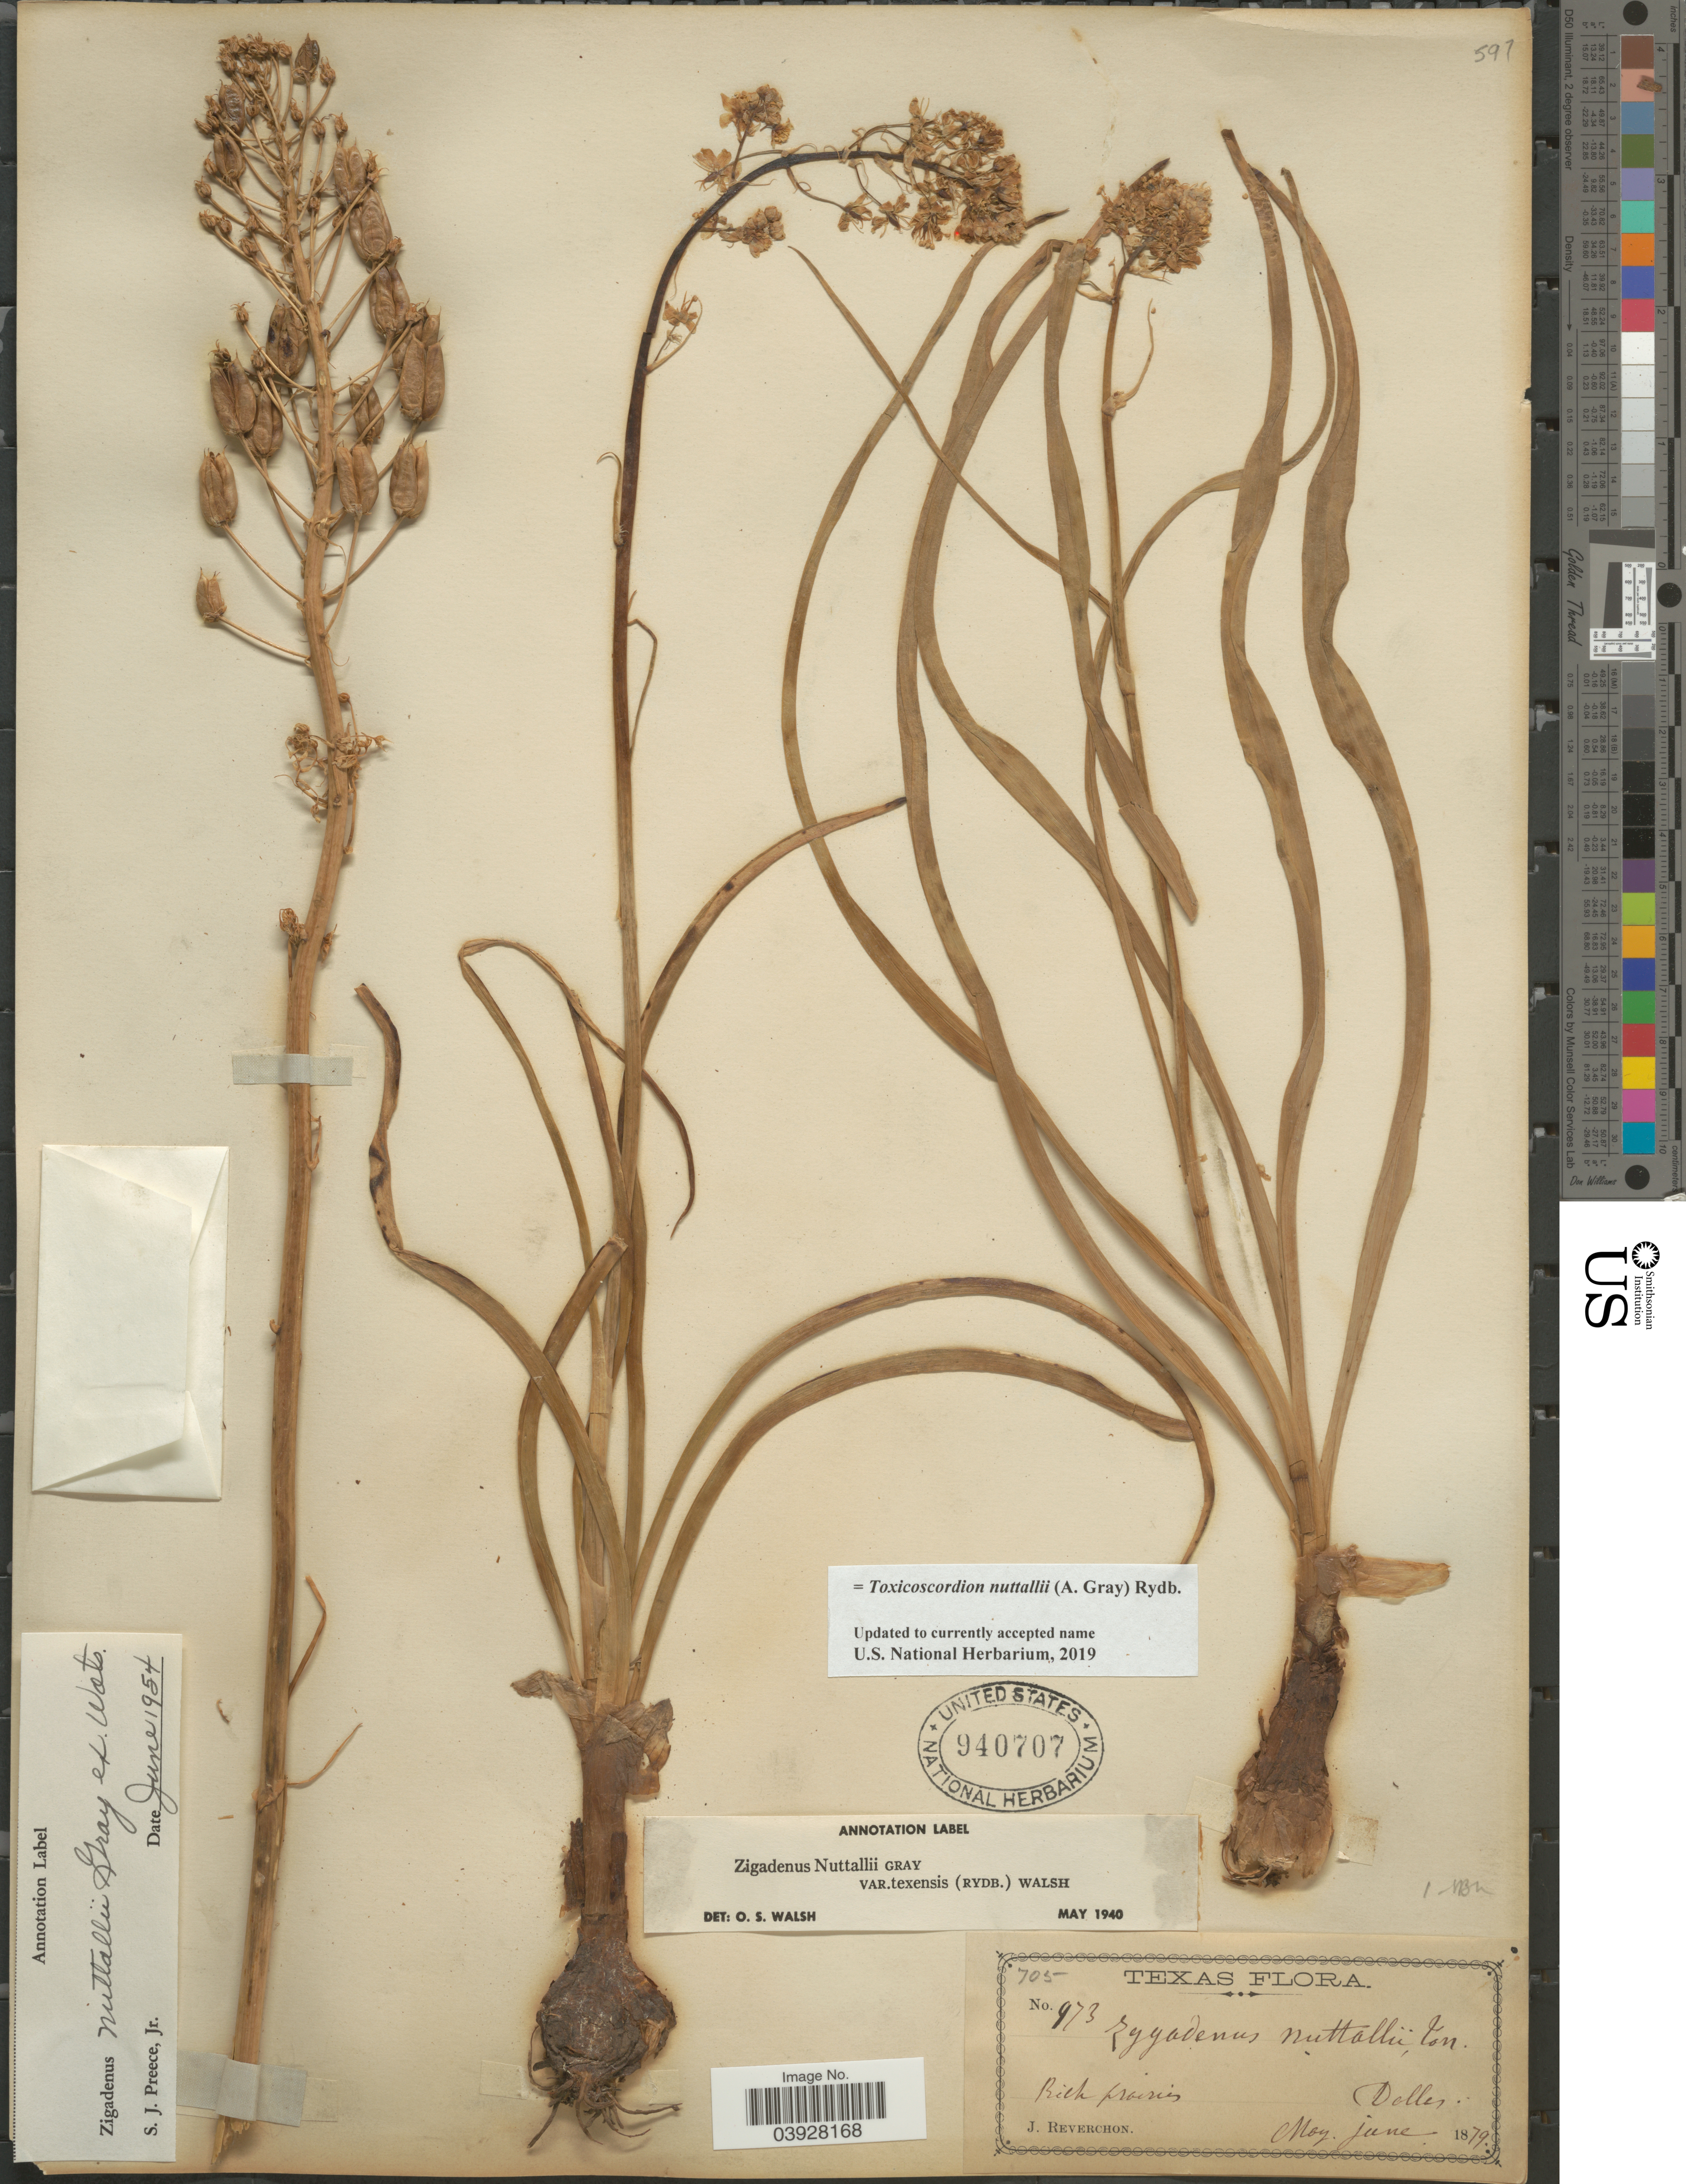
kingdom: Plantae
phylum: Tracheophyta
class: Liliopsida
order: Liliales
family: Melanthiaceae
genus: Toxicoscordion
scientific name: Toxicoscordion nuttallii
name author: (A. Gray) Rydb.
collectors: J. Reverchon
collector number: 973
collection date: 1879-05/1879-06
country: United States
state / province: Texas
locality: Dallas.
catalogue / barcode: US 940707